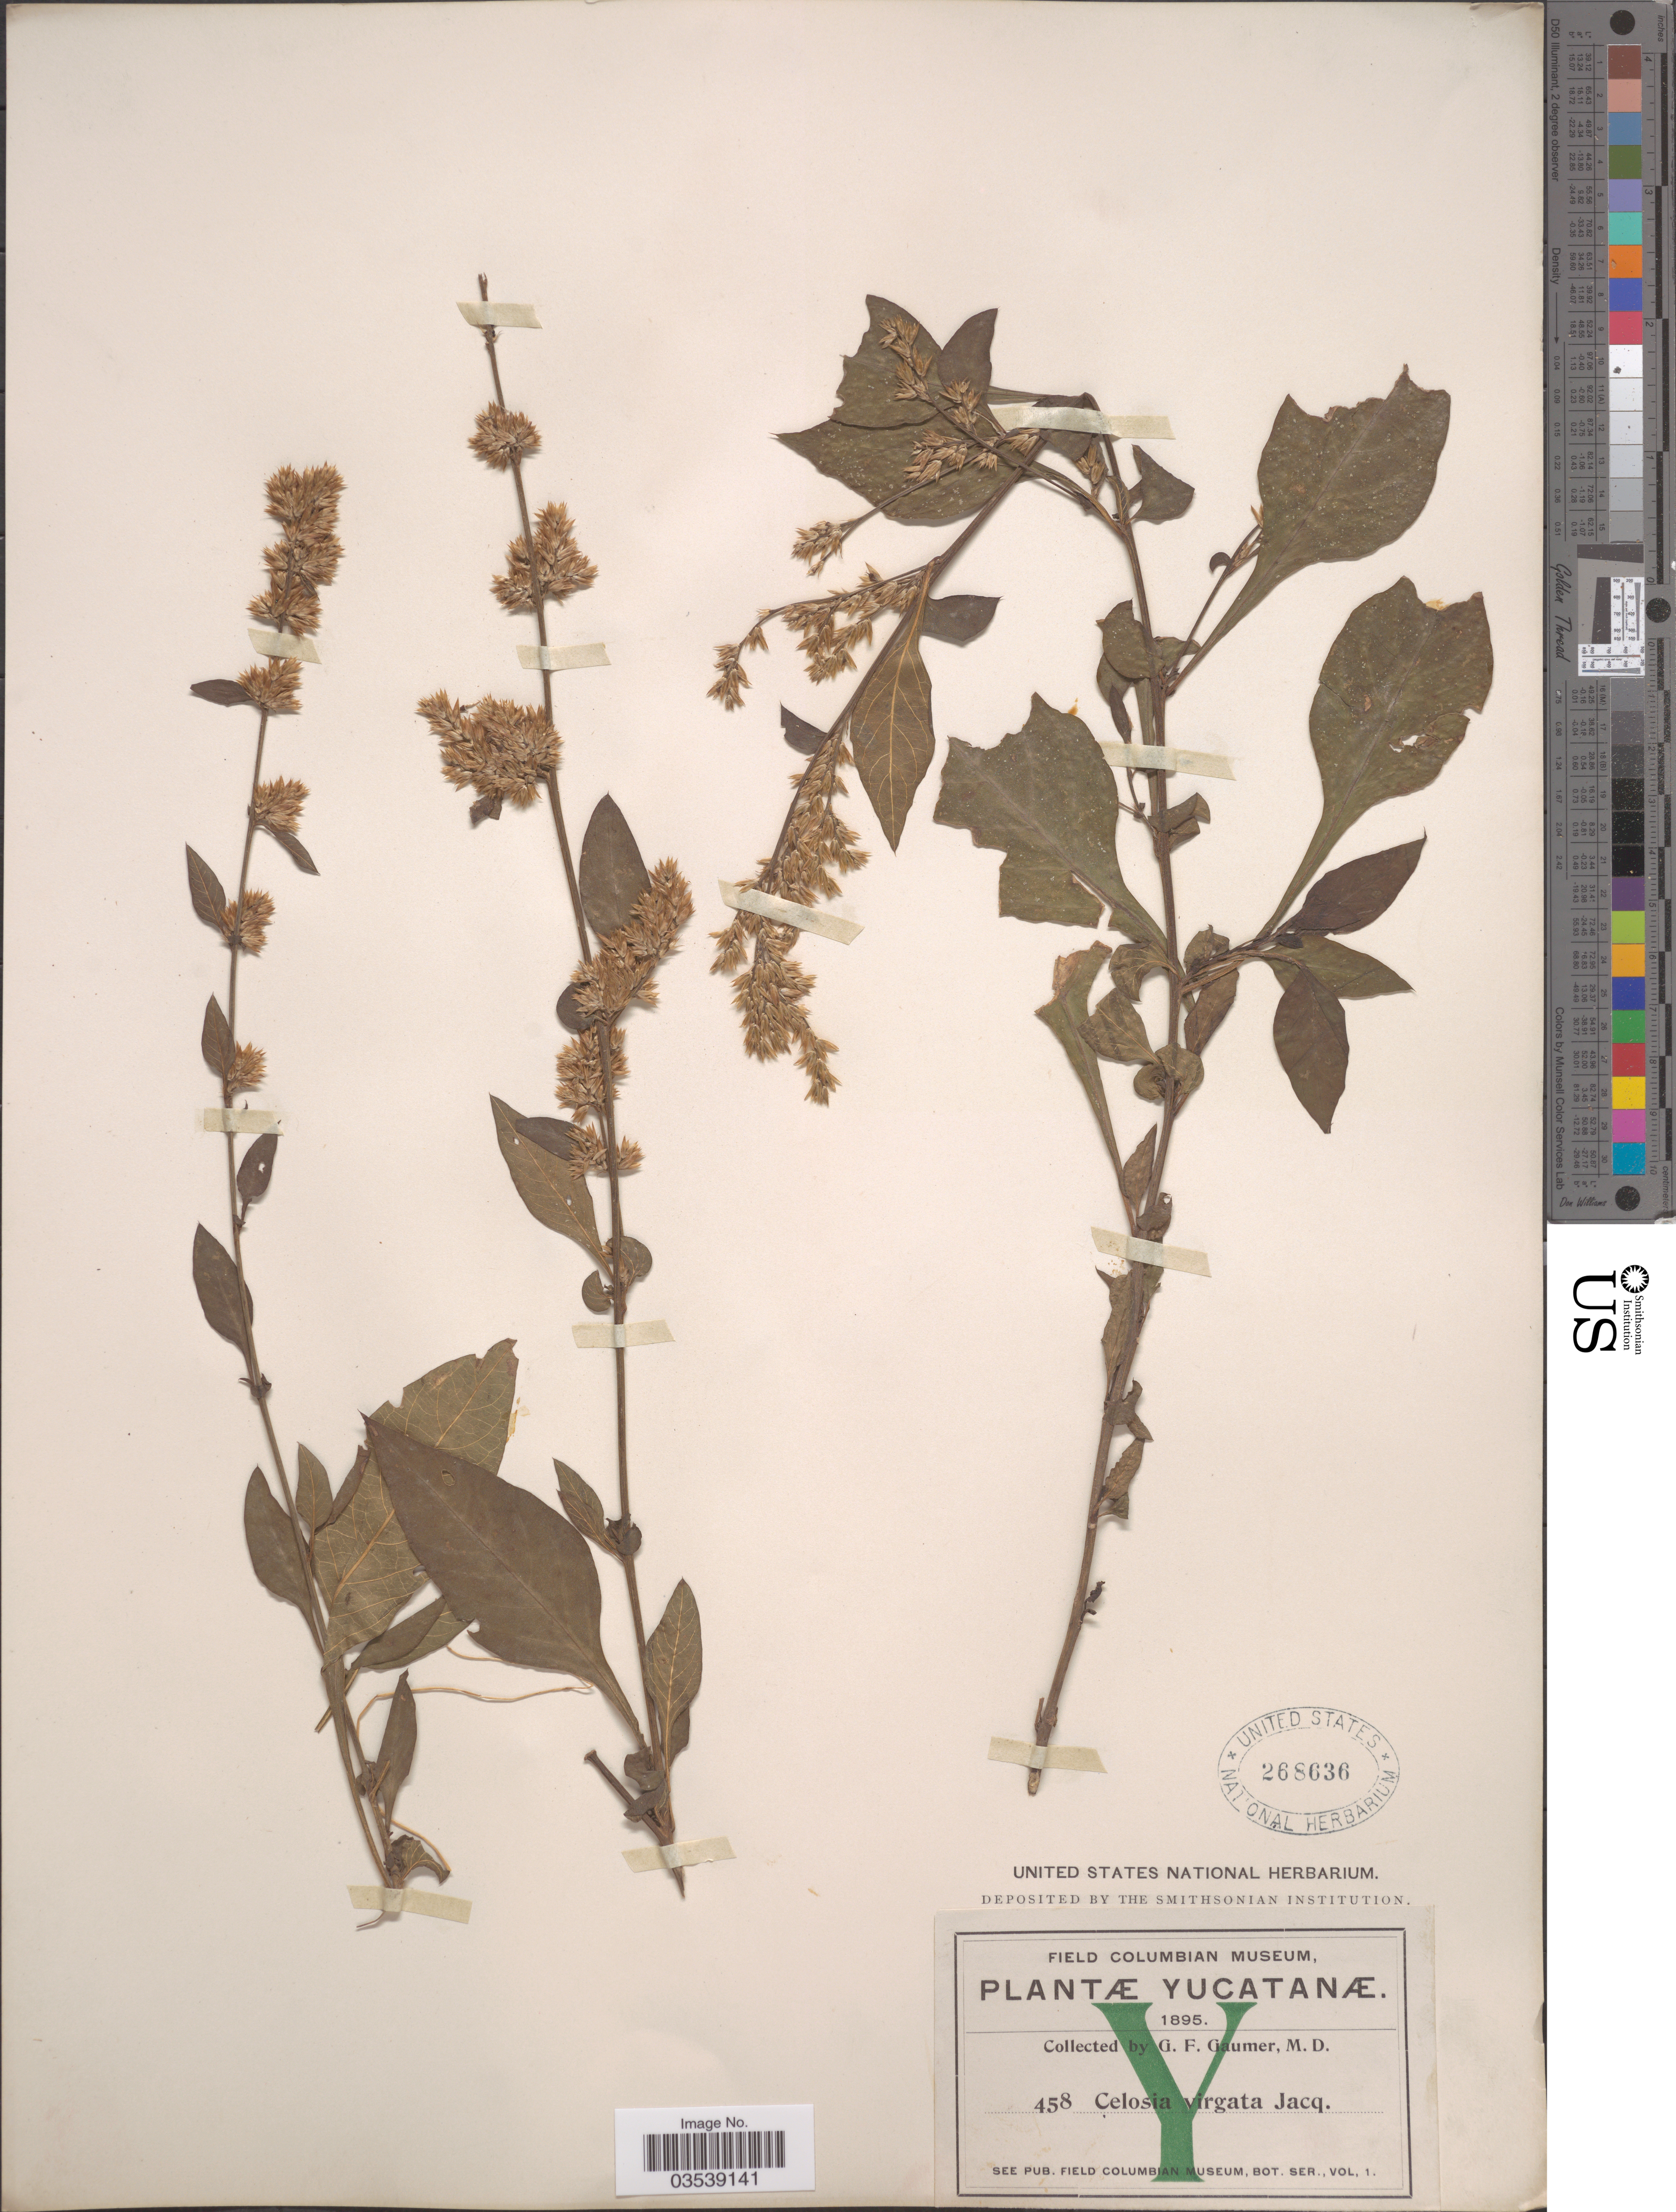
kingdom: Plantae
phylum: Tracheophyta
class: Magnoliopsida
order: Caryophyllales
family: Amaranthaceae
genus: Celosia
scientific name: Celosia virgata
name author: Jacq.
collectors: G. F. Gaumer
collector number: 458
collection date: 1895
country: Mexico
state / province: Yucatán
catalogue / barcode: US 268636